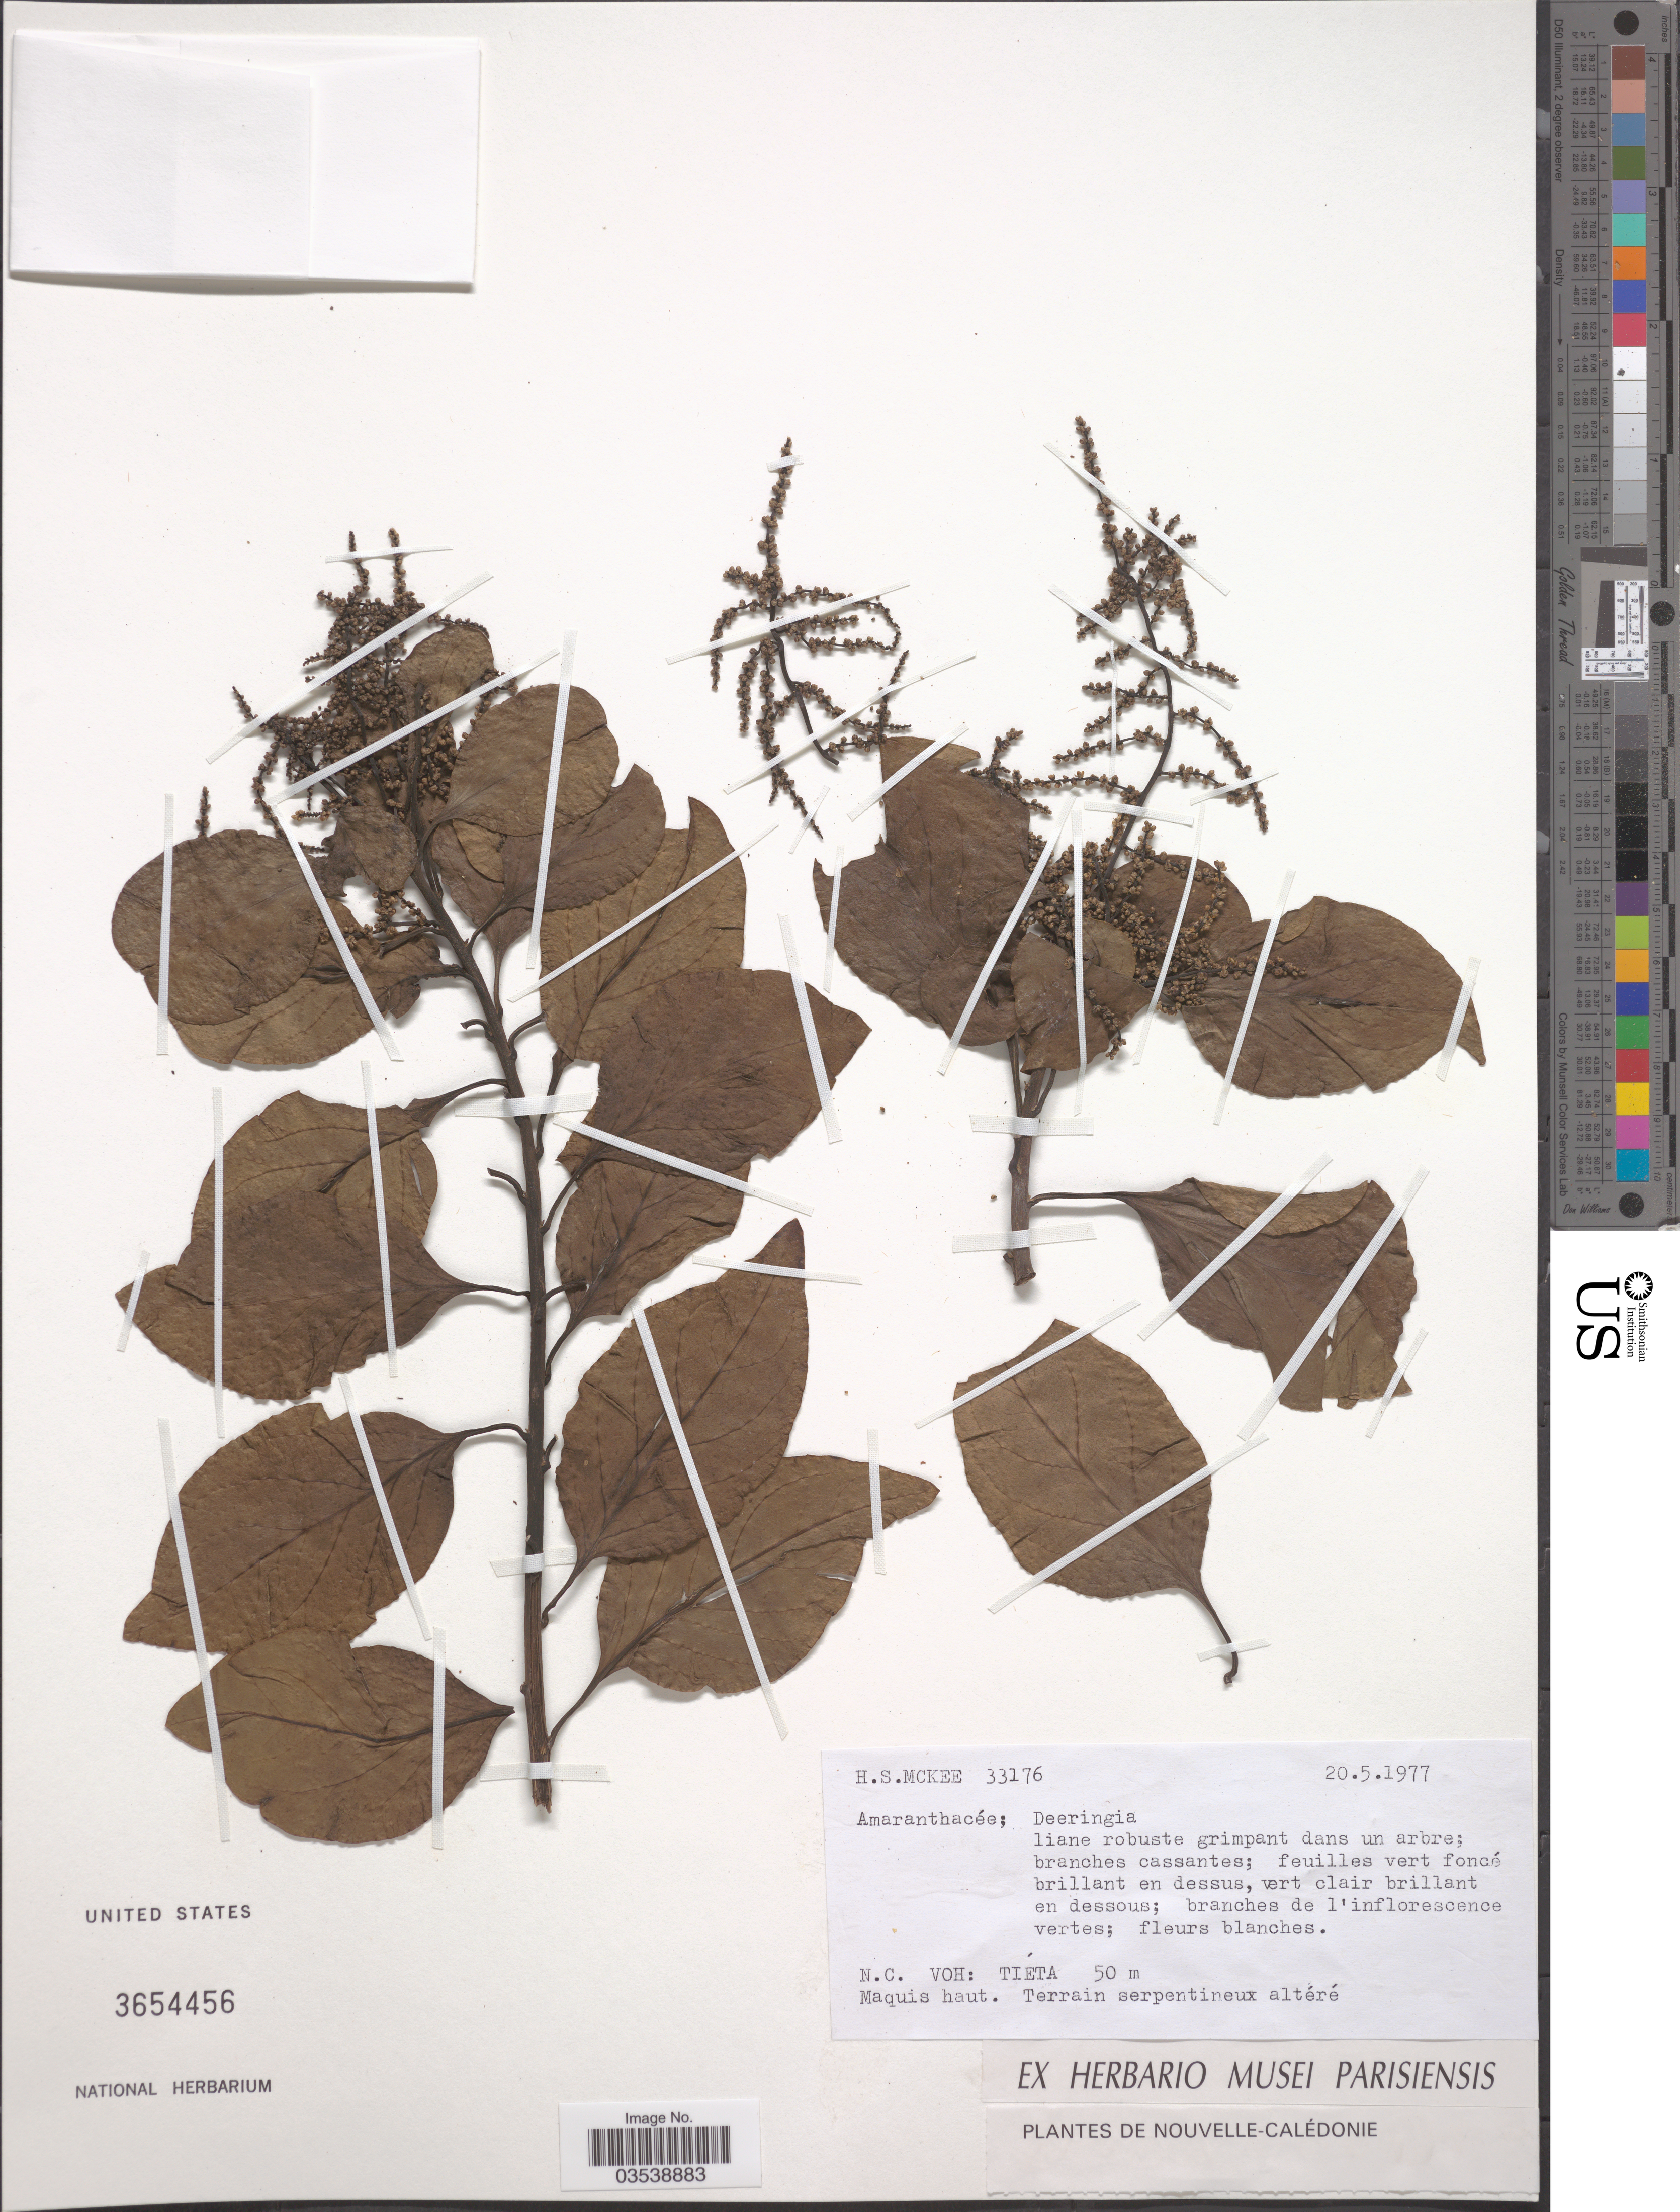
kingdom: Plantae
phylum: Tracheophyta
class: Magnoliopsida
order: Caryophyllales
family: Amaranthaceae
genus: Deeringia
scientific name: Deeringia sp.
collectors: H. S. McKee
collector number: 33176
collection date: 1977-05-20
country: New Caledonia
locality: N. C. Voh: Tiéta.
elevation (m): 50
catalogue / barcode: US 3654456